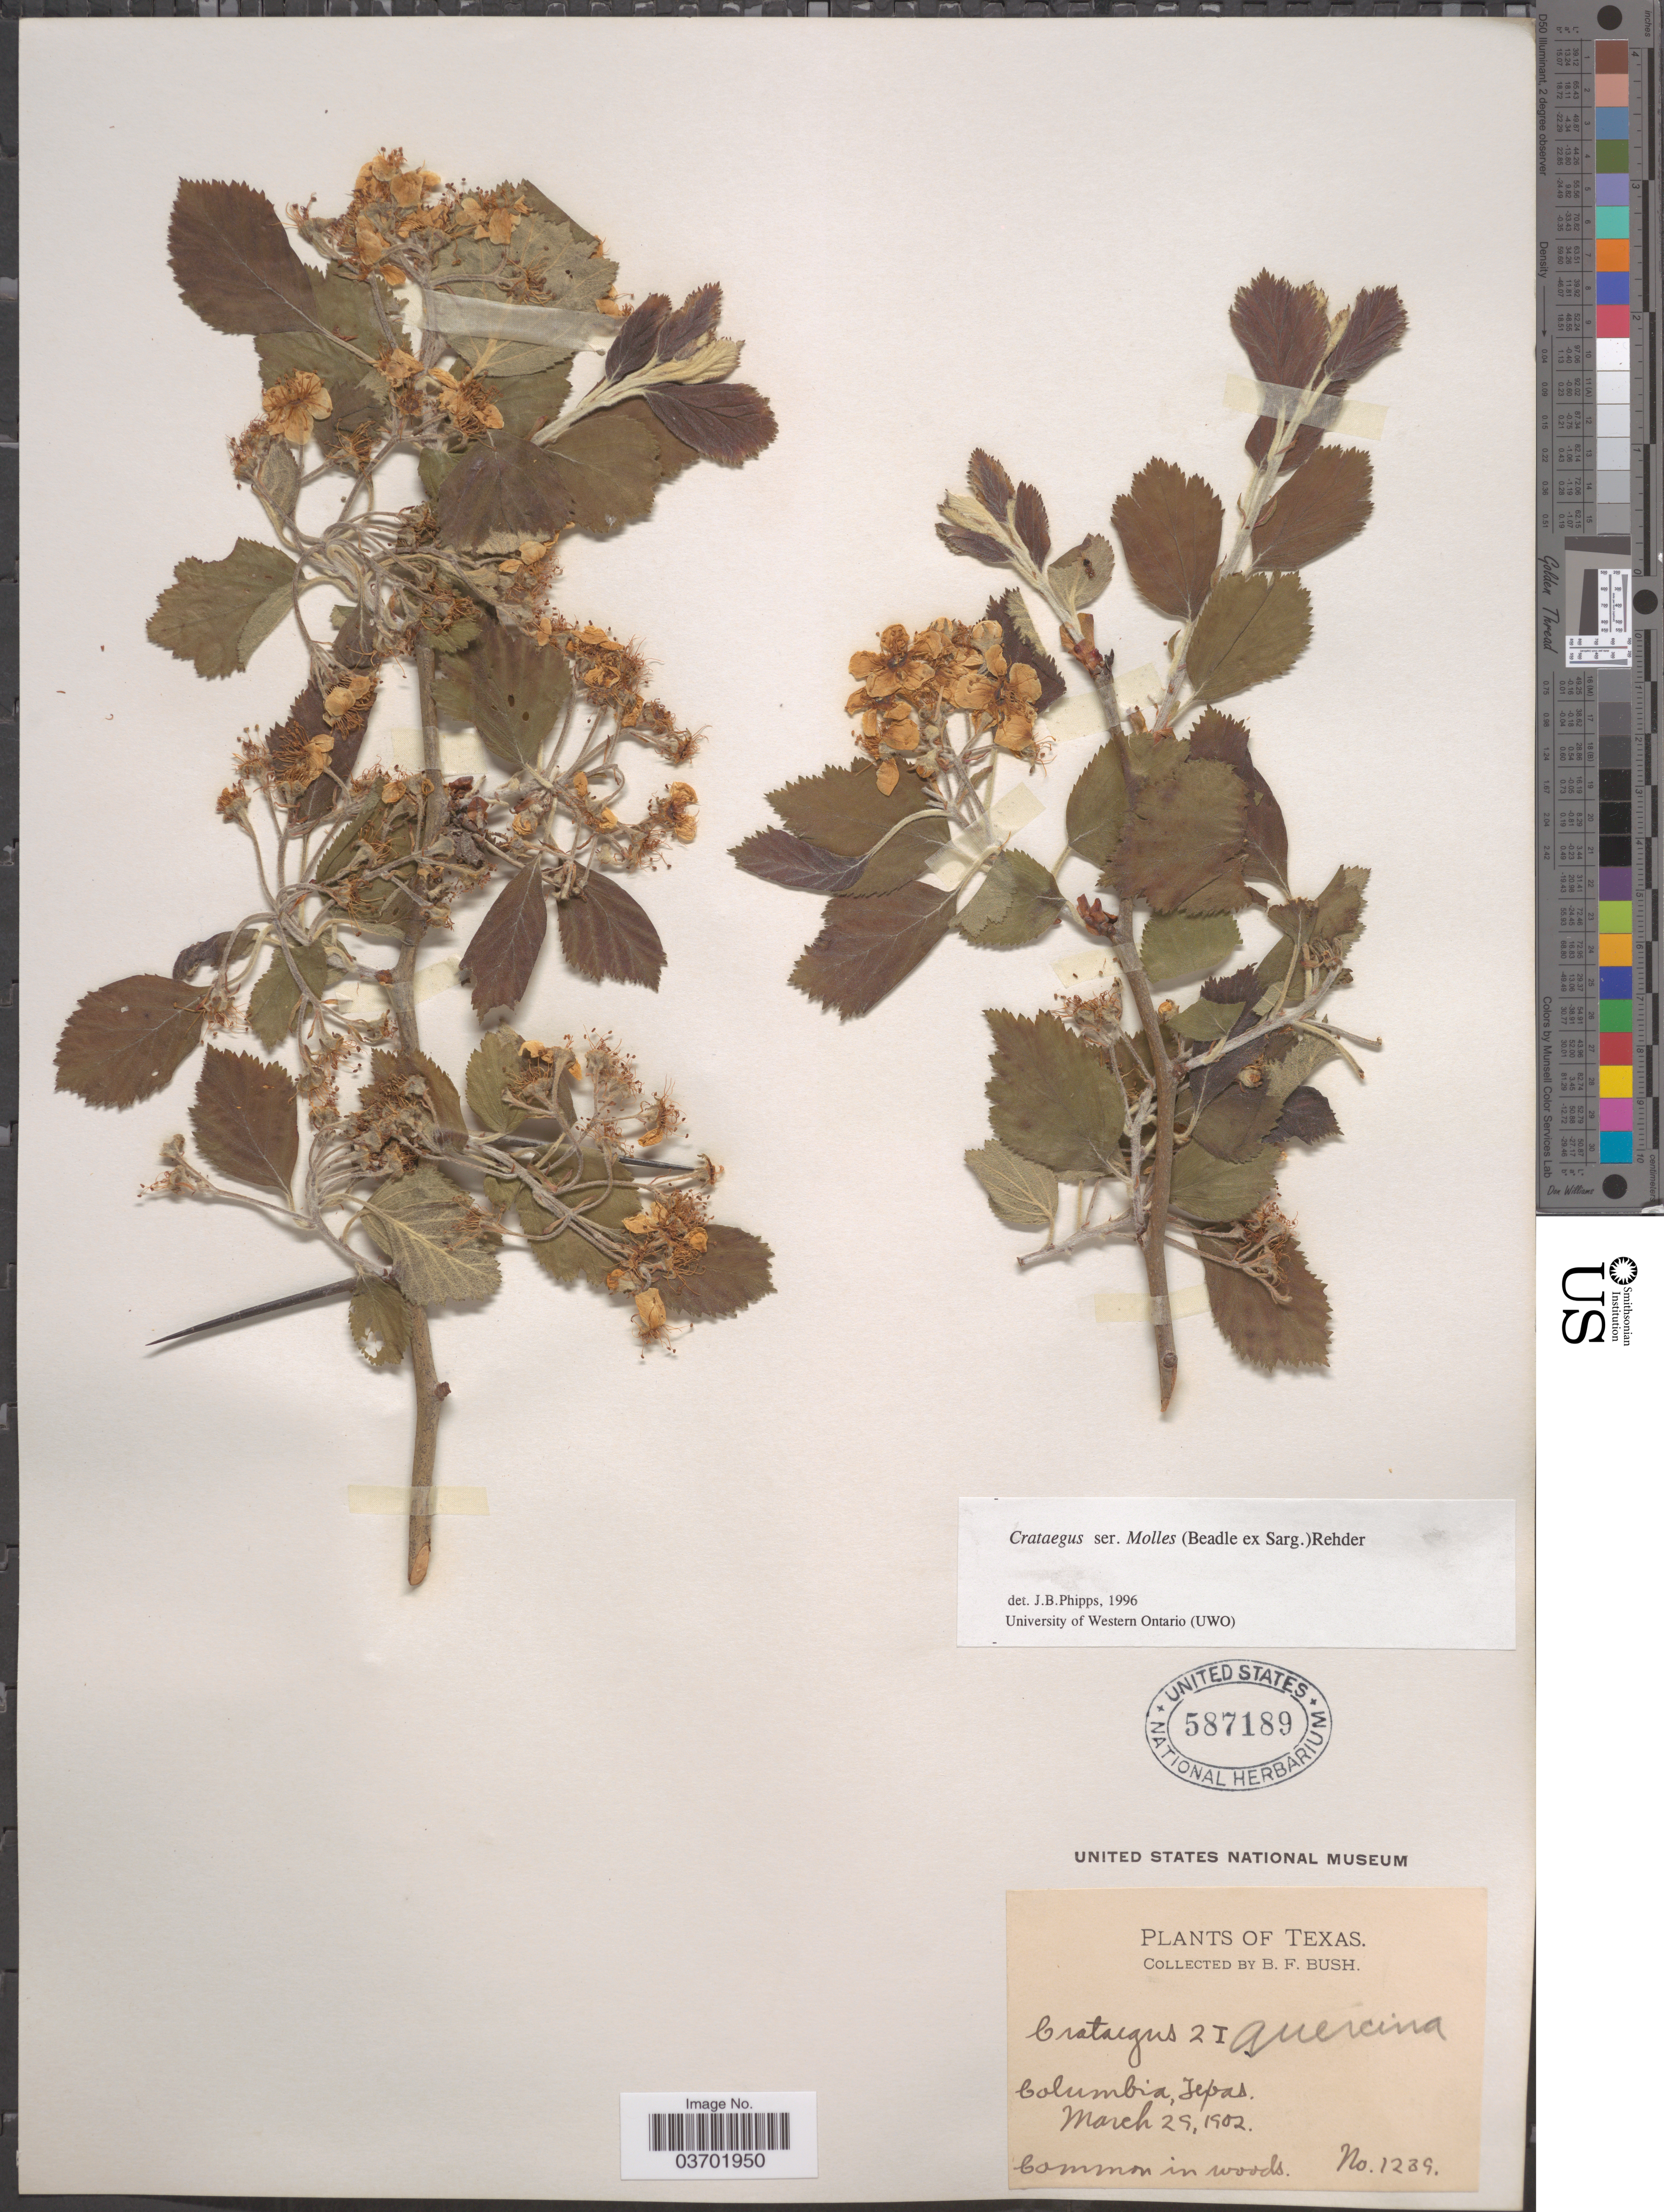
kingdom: Plantae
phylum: Tracheophyta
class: Magnoliopsida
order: Rosales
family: Rosaceae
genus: Crataegus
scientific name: Crataegus texana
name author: Buckley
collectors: B. F. Bush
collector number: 1239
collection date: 1902-03-29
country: United States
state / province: Texas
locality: Columbia.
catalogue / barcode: US 587189